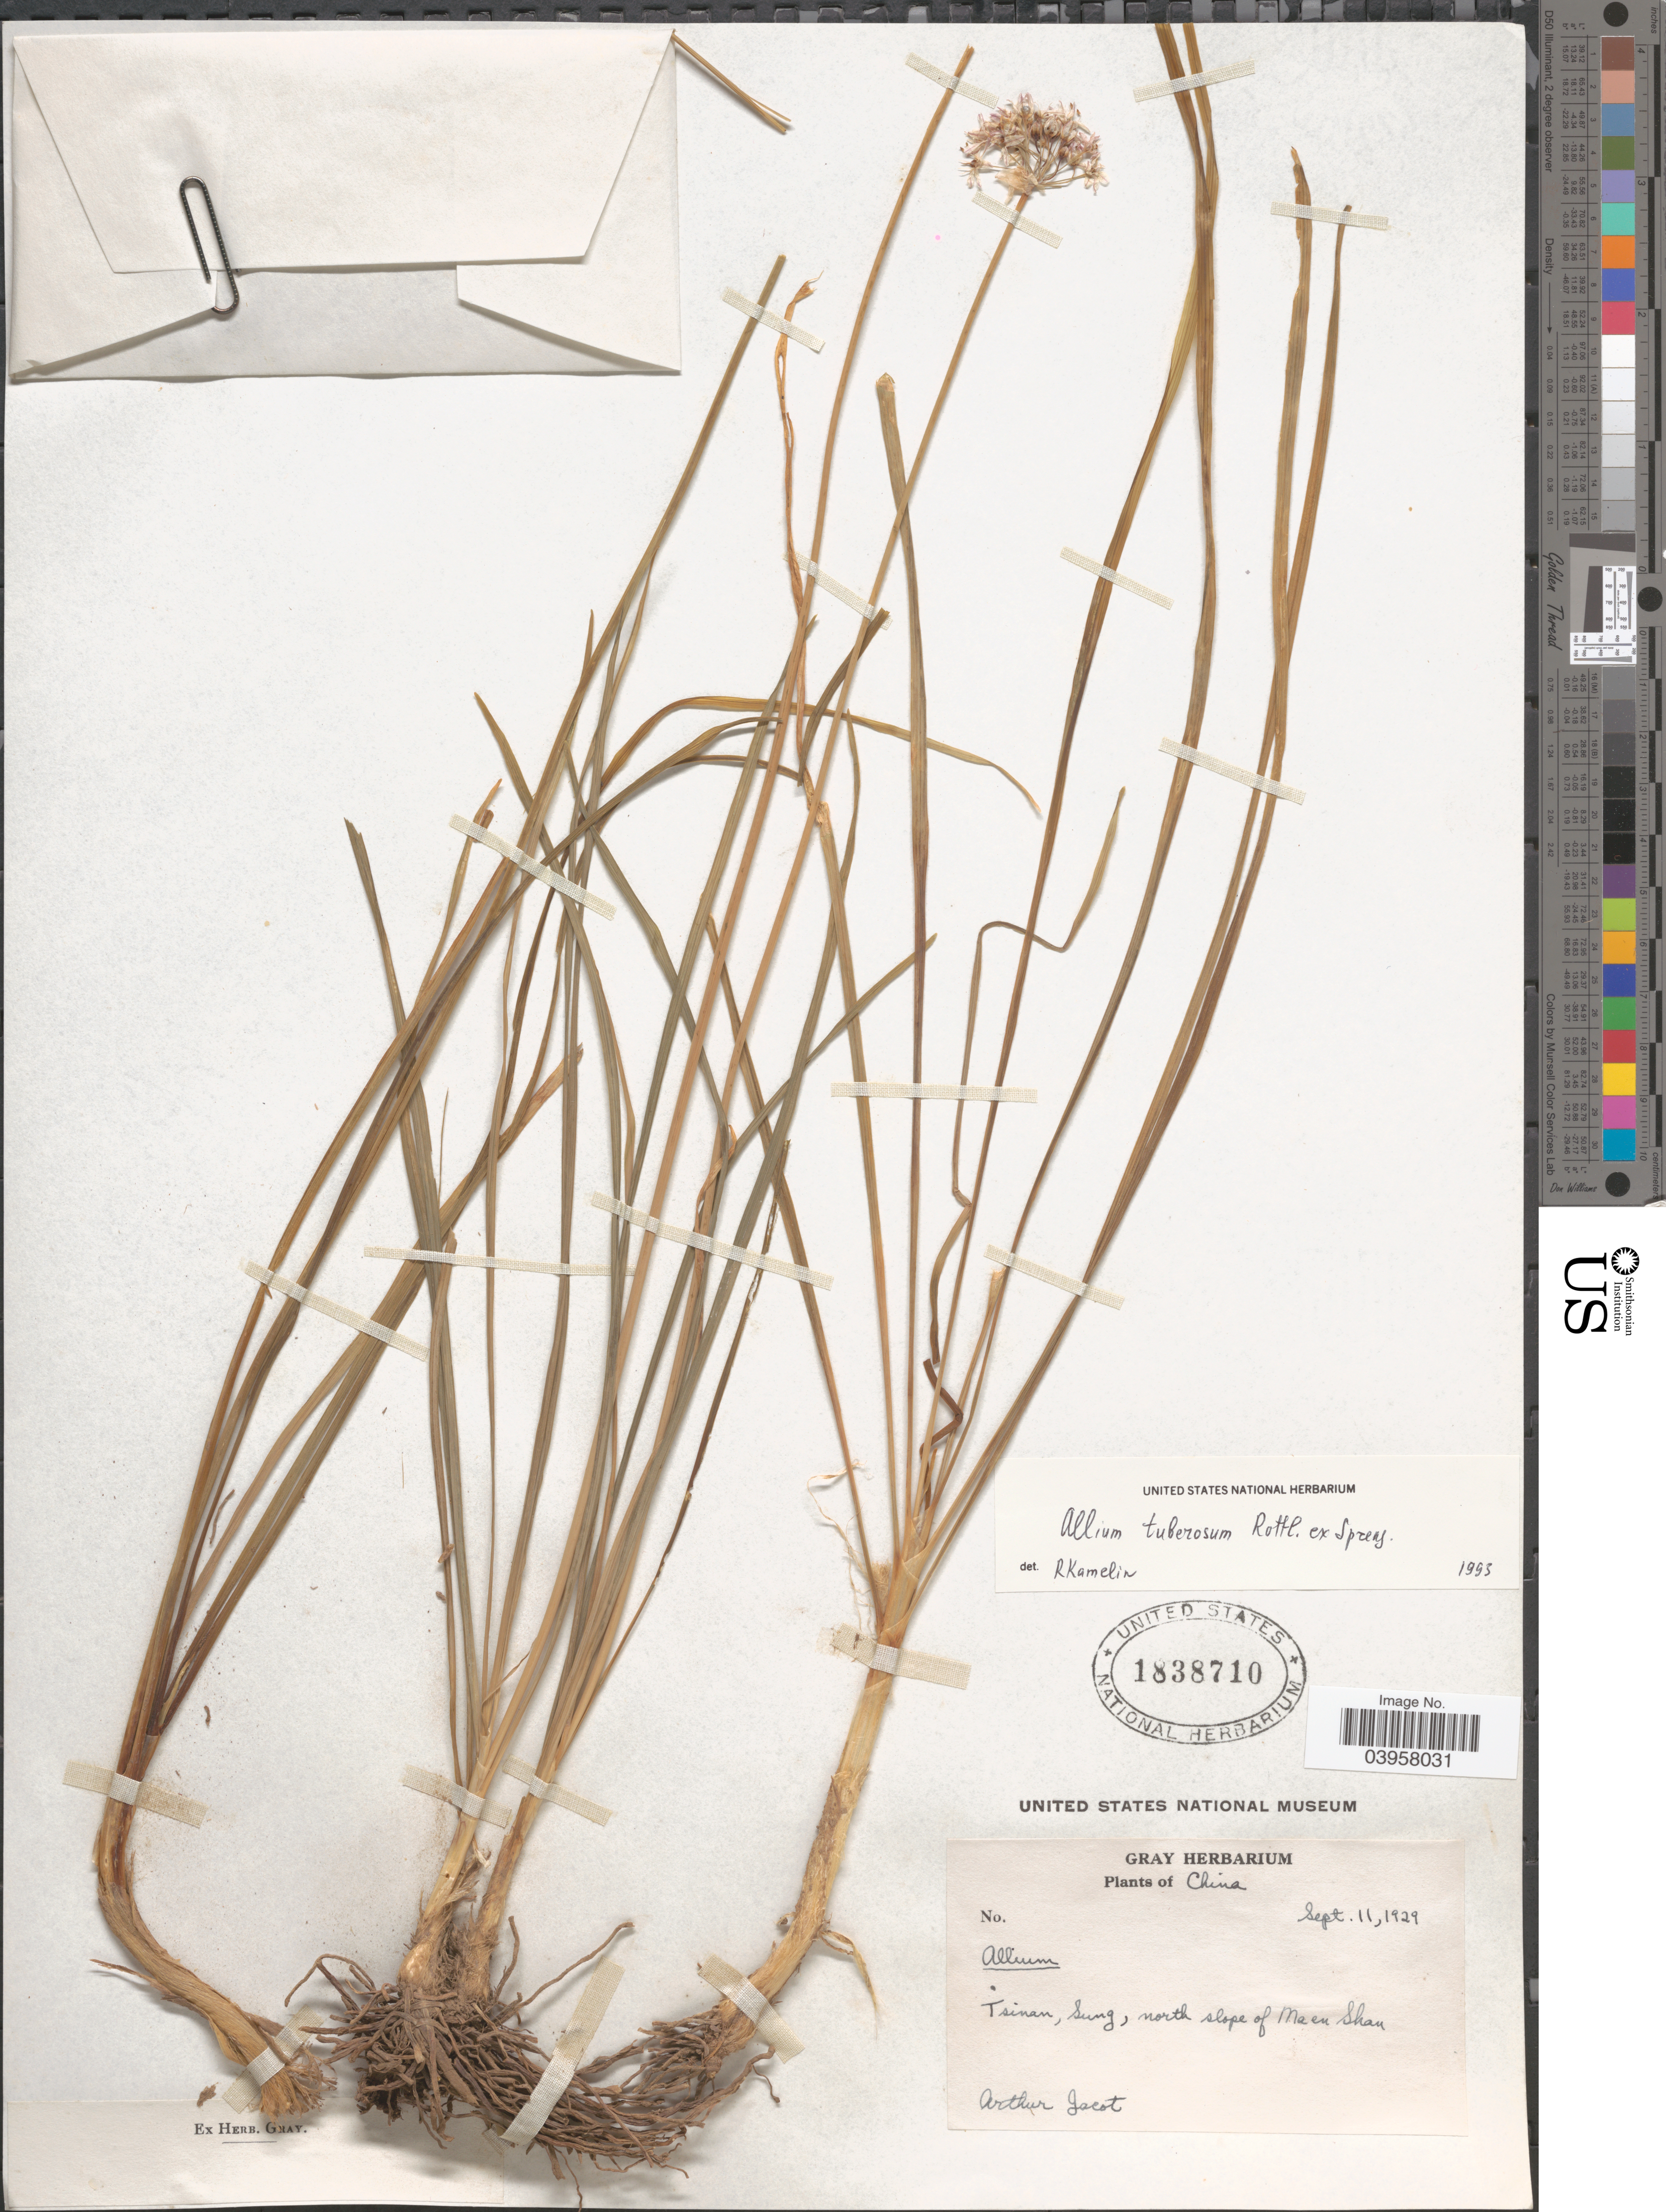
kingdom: Plantae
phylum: Tracheophyta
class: Liliopsida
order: Asparagales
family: Amaryllidaceae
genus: Allium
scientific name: Allium tuberosum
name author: Röttler ex Spreng.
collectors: A. Jacot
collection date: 1929-09-11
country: China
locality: Tsinan, Sung, north slope of Maen Shan.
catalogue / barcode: US 1838710